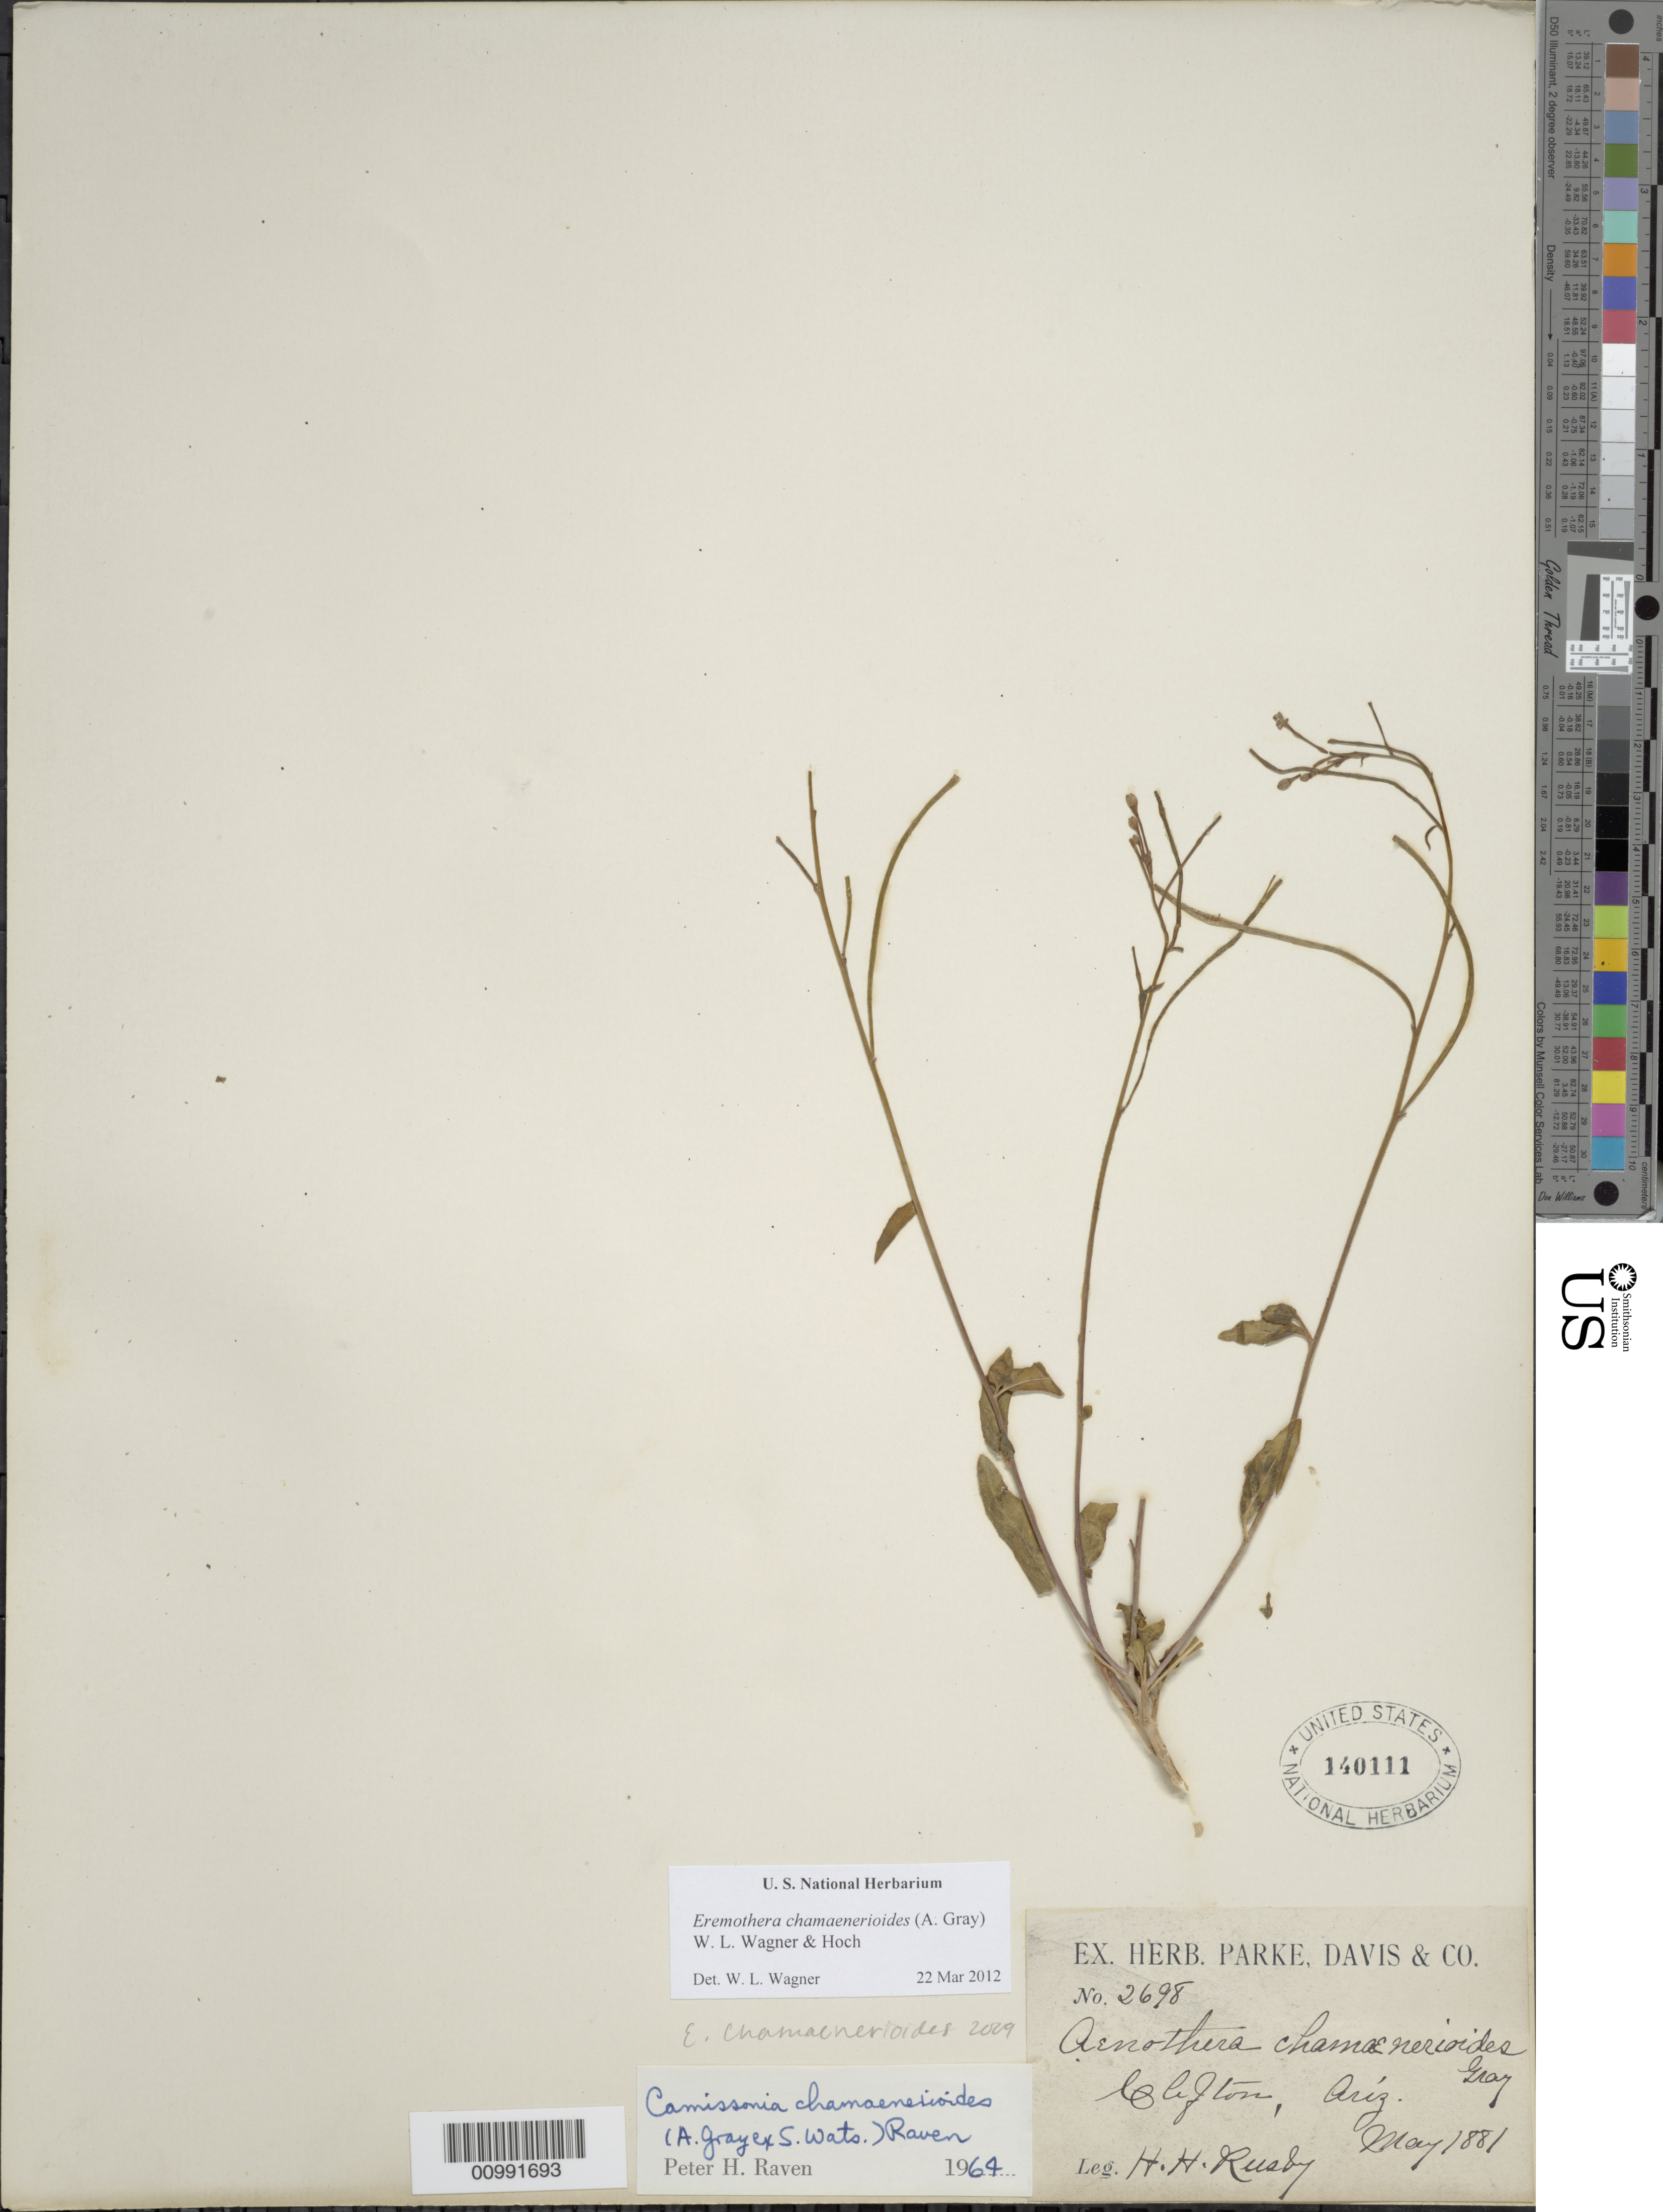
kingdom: Plantae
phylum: Tracheophyta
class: Magnoliopsida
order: Myrtales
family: Onagraceae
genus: Eremothera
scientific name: Eremothera chamaenerioides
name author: (A. Gray) W.L. Wagner & Hoch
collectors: H. H. Rusby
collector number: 2698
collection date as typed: May 1881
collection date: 1881-05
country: United States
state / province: Arizona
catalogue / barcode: US 140111